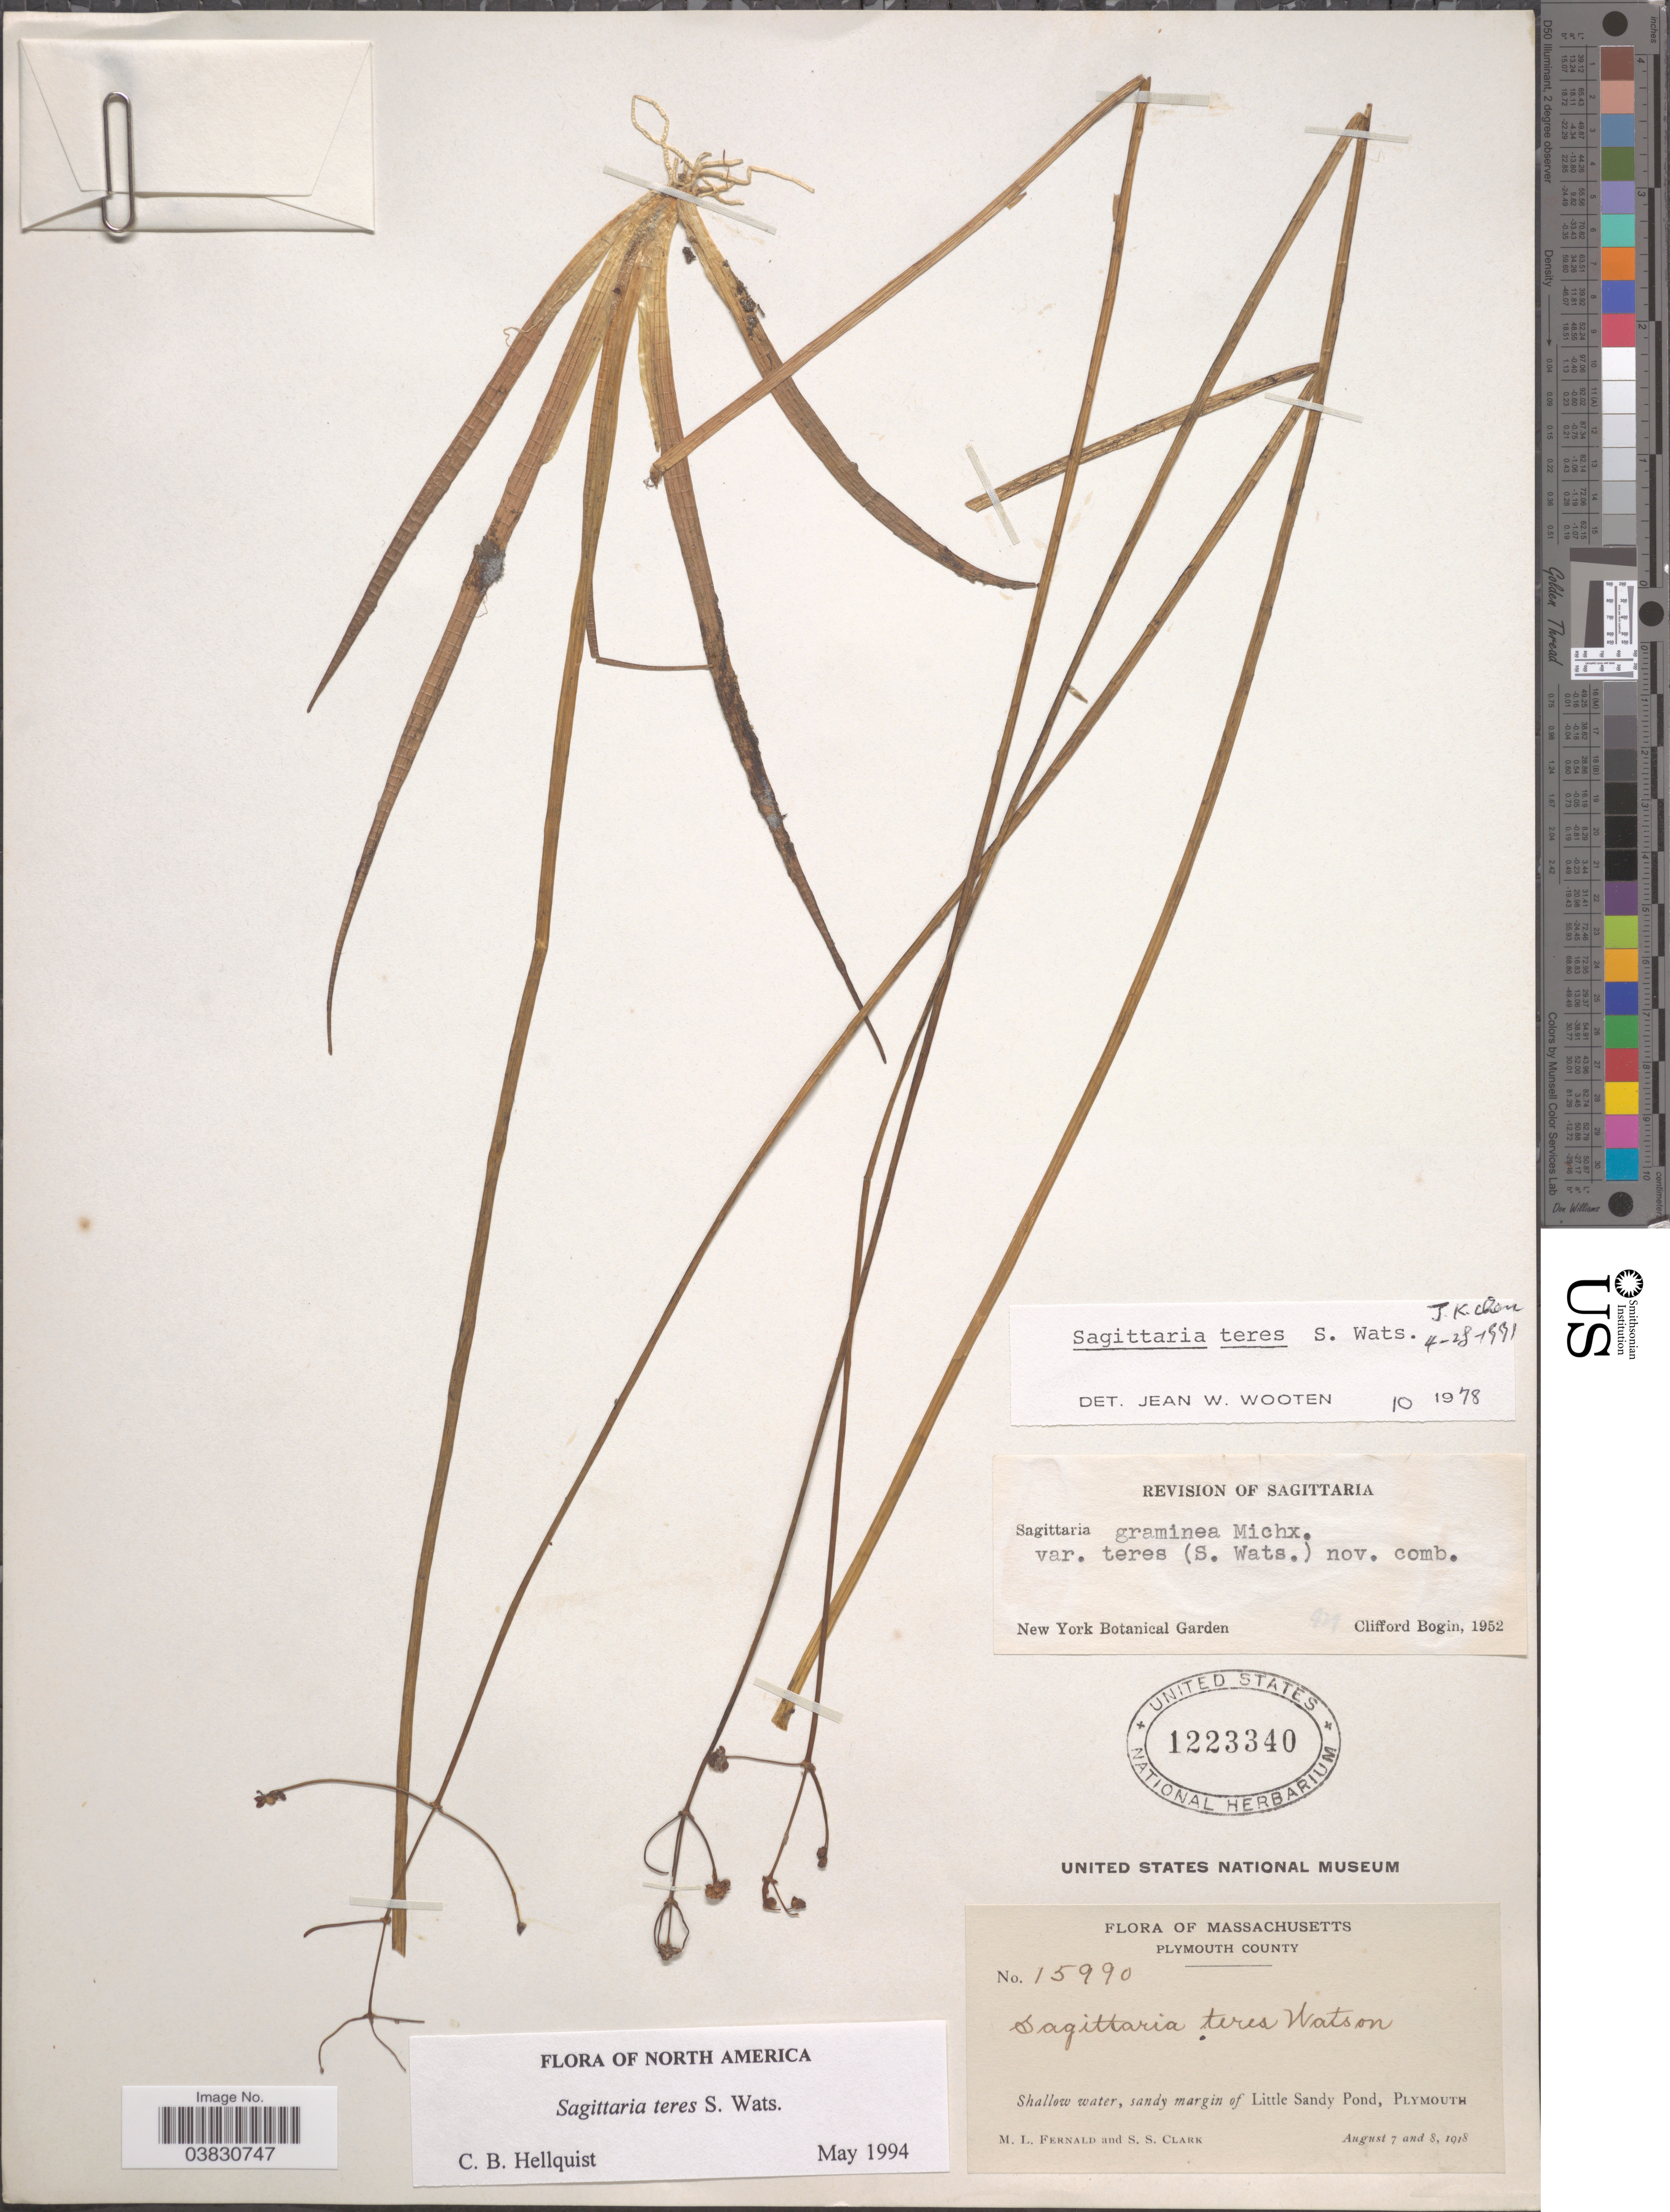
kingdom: Plantae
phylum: Tracheophyta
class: Liliopsida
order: Alismatales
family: Alismataceae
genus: Sagittaria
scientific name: Sagittaria teres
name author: S. Watson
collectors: M. L. Fernald & S. S. Clark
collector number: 15990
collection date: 1918-08-07/1918-08-08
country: United States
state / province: Massachusetts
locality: Plymouth County. Shallow water, sandy margin of Little Sandy Pond, Plymouth.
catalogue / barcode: US 1223340